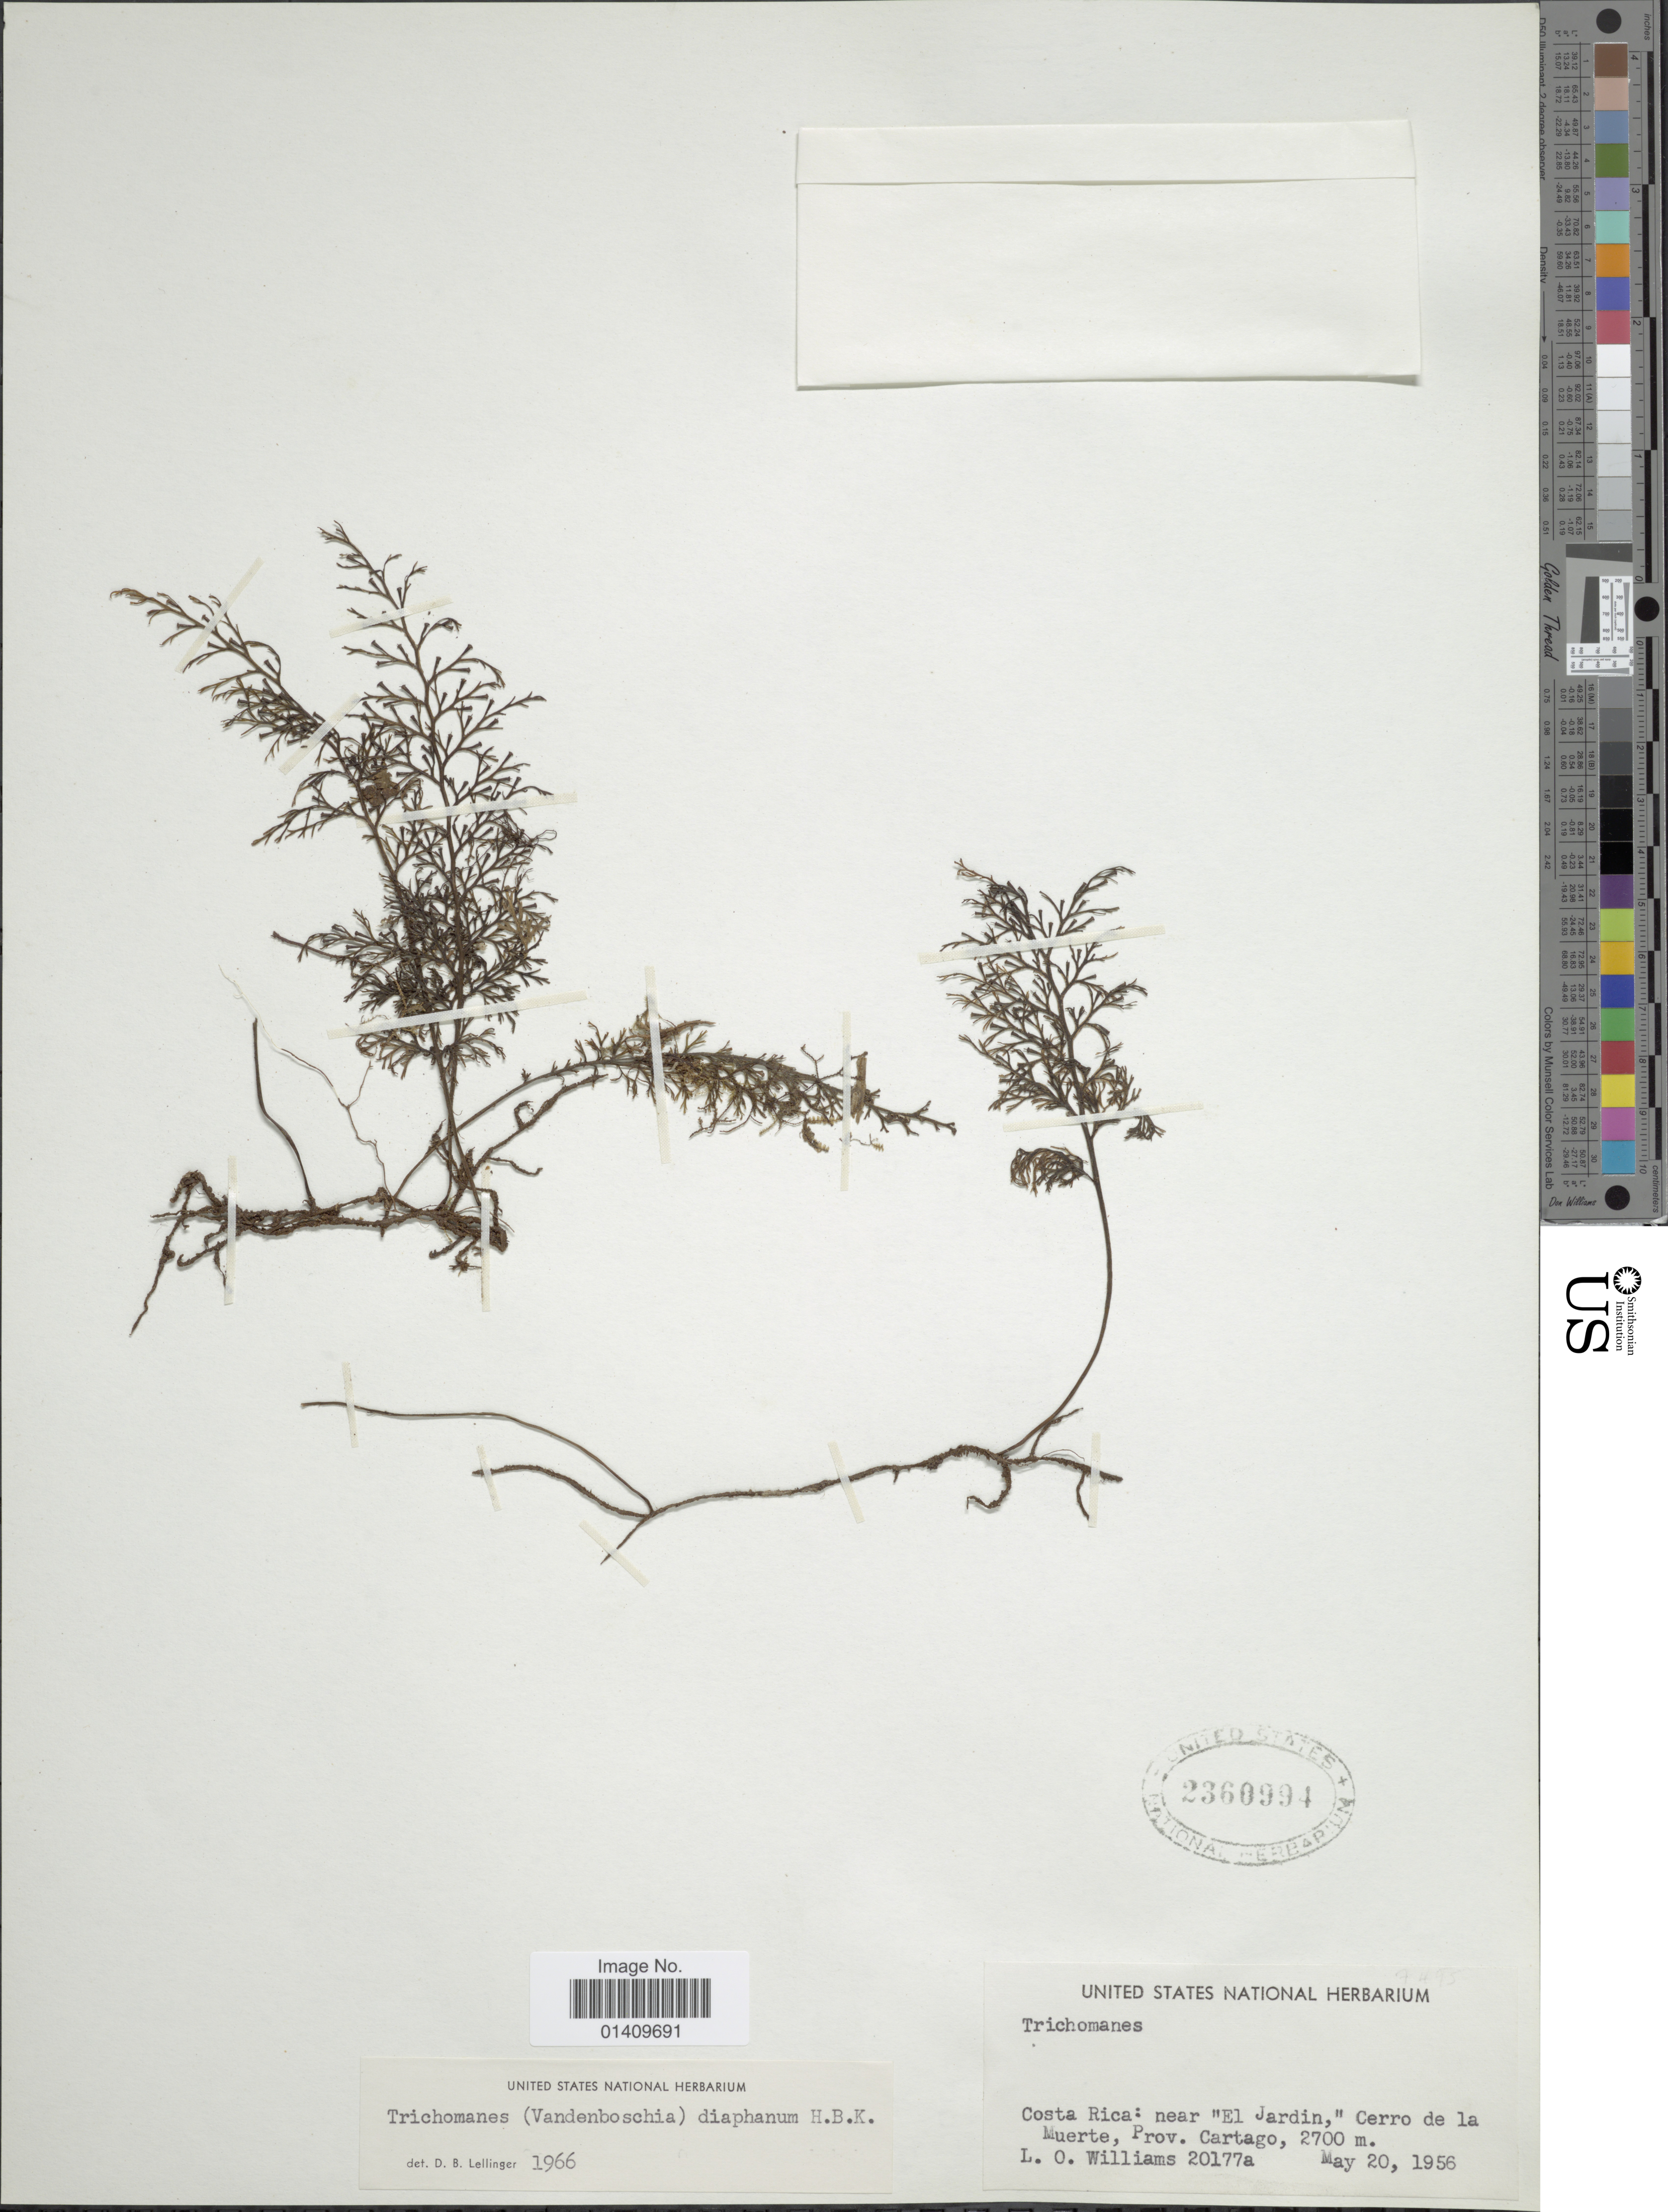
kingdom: Plantae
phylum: Tracheophyta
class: Polypodiopsida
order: Hymenophyllales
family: Hymenophyllaceae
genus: Polyphlebium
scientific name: Polyphlebium diaphanum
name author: (Kunth) Ebihara & Dubuisson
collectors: L. O. Williams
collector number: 20177a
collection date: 1956-05-20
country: Costa Rica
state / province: Cartago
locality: Near El Jardin Cerro de la Muerte prov. Cartago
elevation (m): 2700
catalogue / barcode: US 2360994